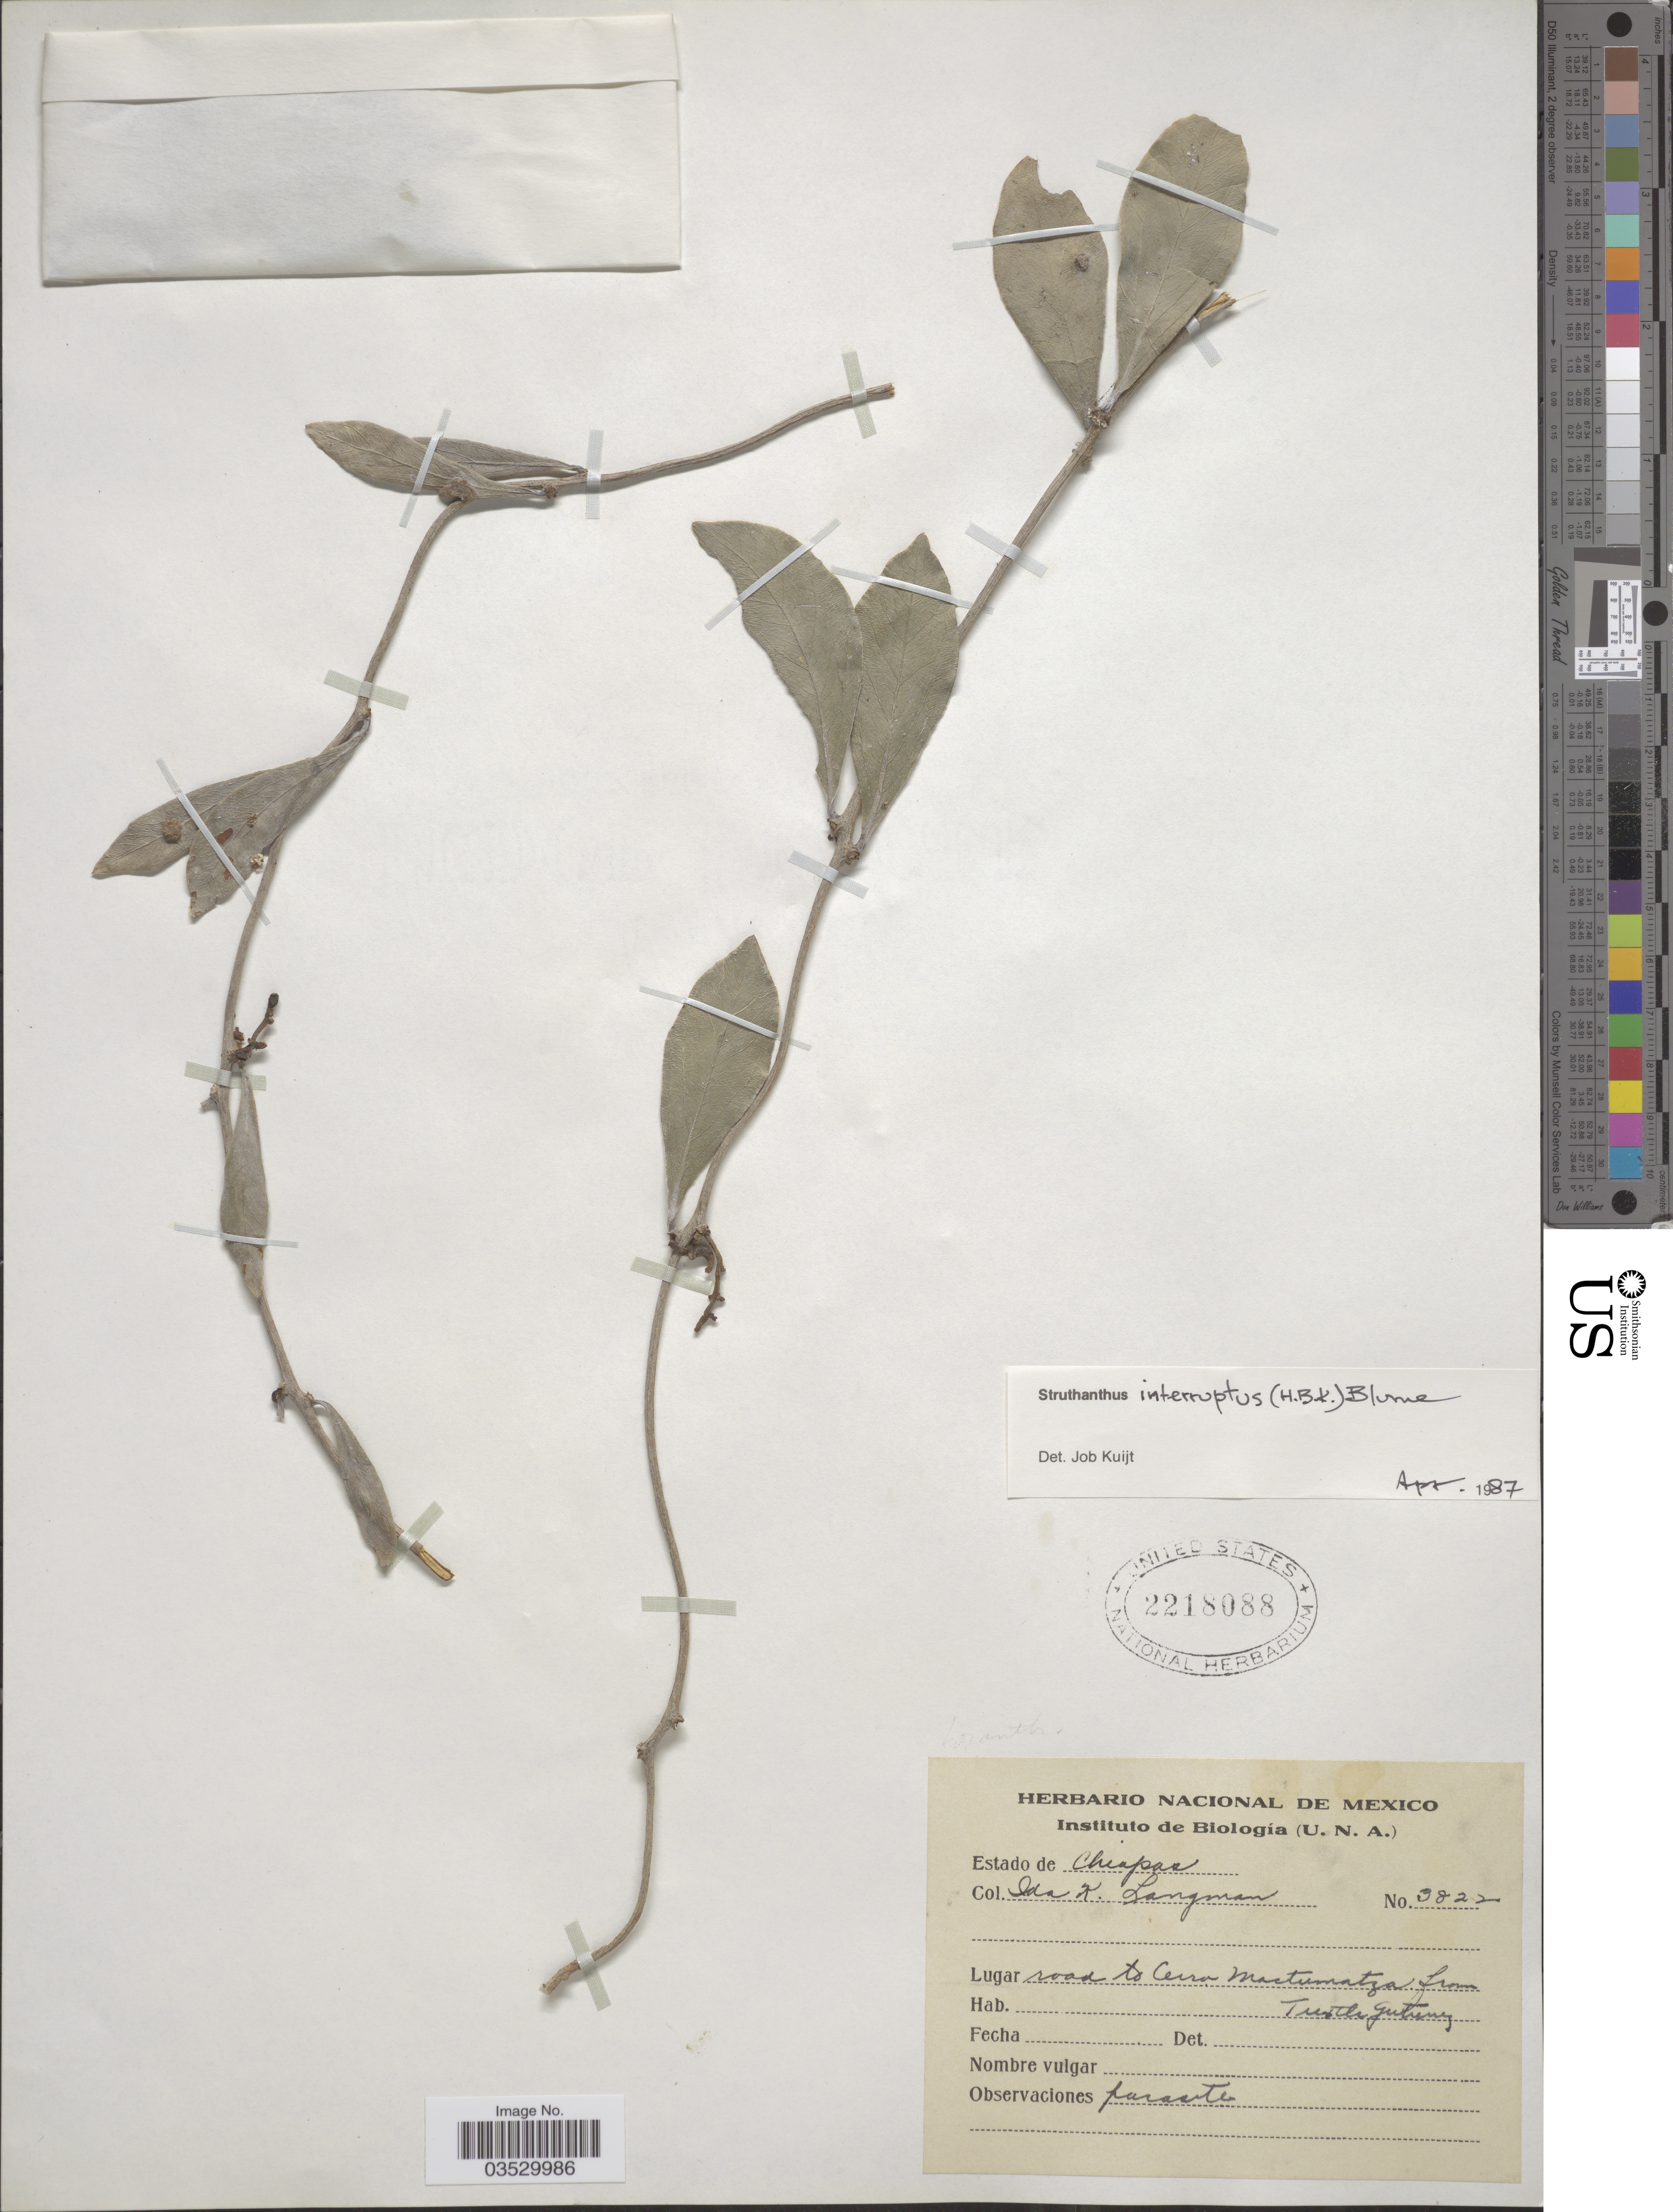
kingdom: Plantae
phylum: Tracheophyta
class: Magnoliopsida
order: Santalales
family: Loranthaceae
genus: Struthanthus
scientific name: Struthanthus interruptus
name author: (Kunth) G. Don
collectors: I. K. Langman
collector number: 3822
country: Mexico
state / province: Chiapas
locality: Road to Cerro Mactumatza from Tuxtla Gutierrez.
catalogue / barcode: US 2218088